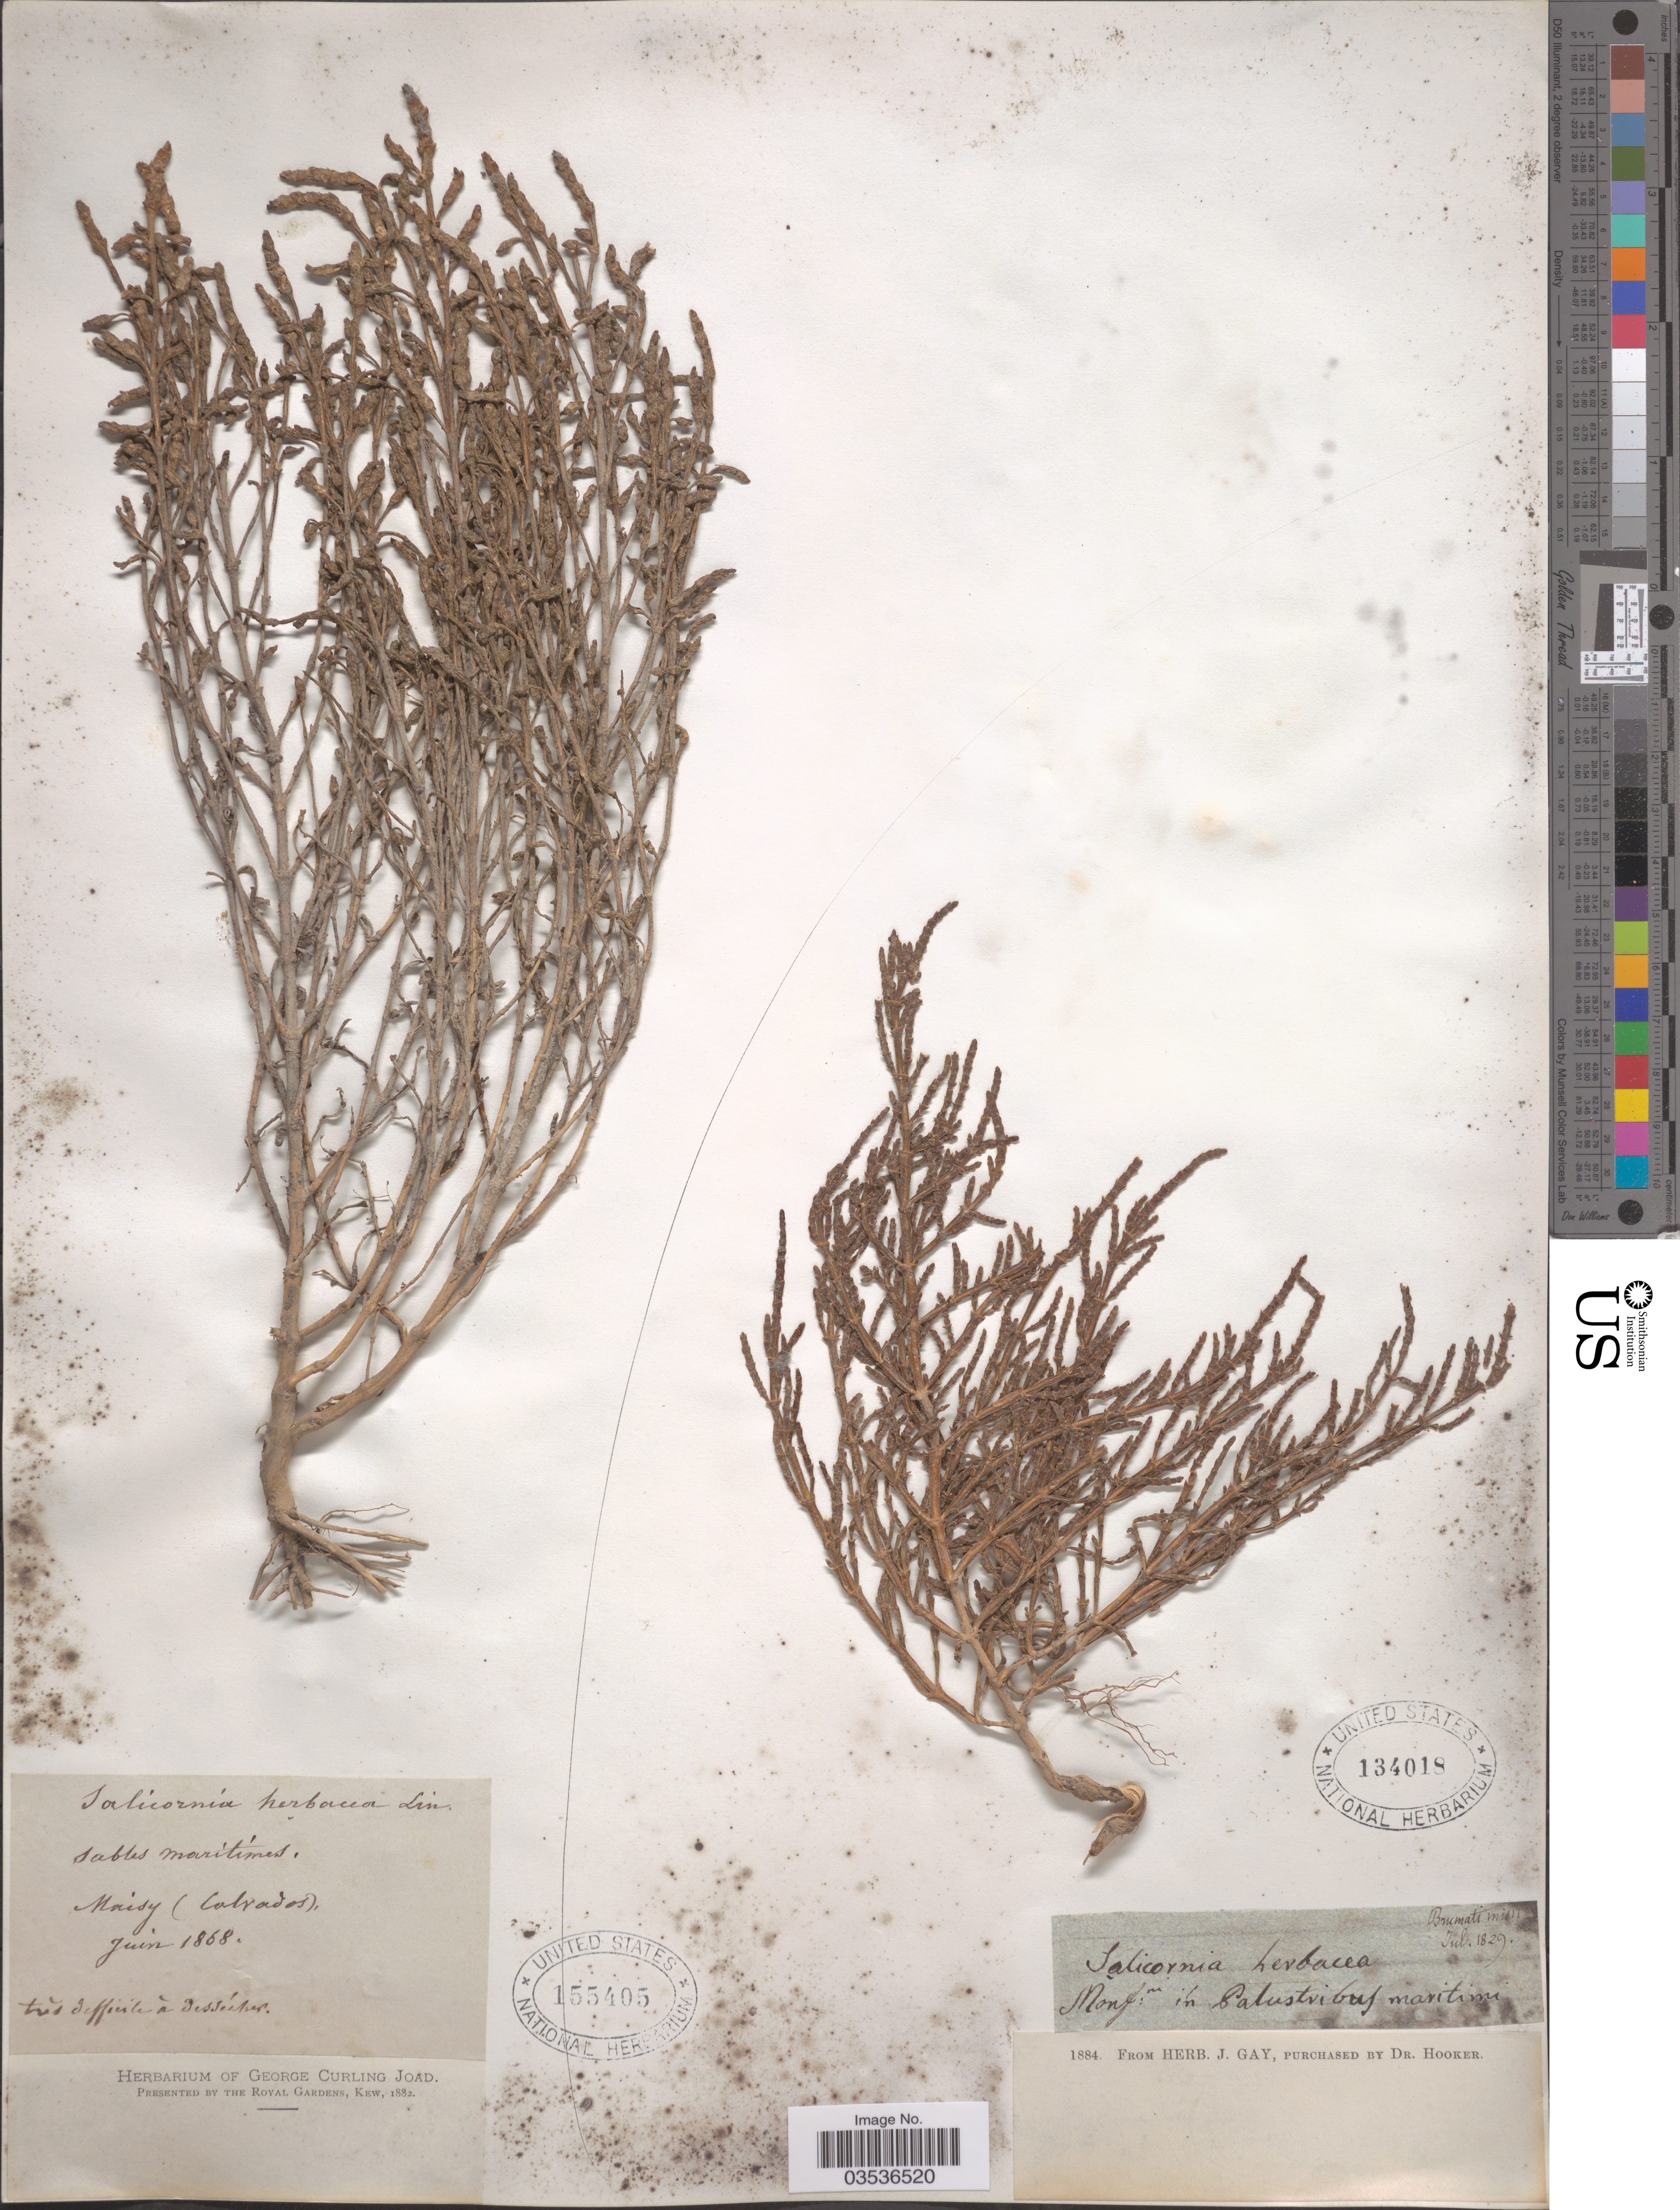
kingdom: Plantae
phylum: Tracheophyta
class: Magnoliopsida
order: Caryophyllales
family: Amaranthaceae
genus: Salicornia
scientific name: Salicornia herbacea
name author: L.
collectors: ex herb. George Curling Joad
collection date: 1868-06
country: France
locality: Maisy (Calvados).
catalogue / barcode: US 155405-2